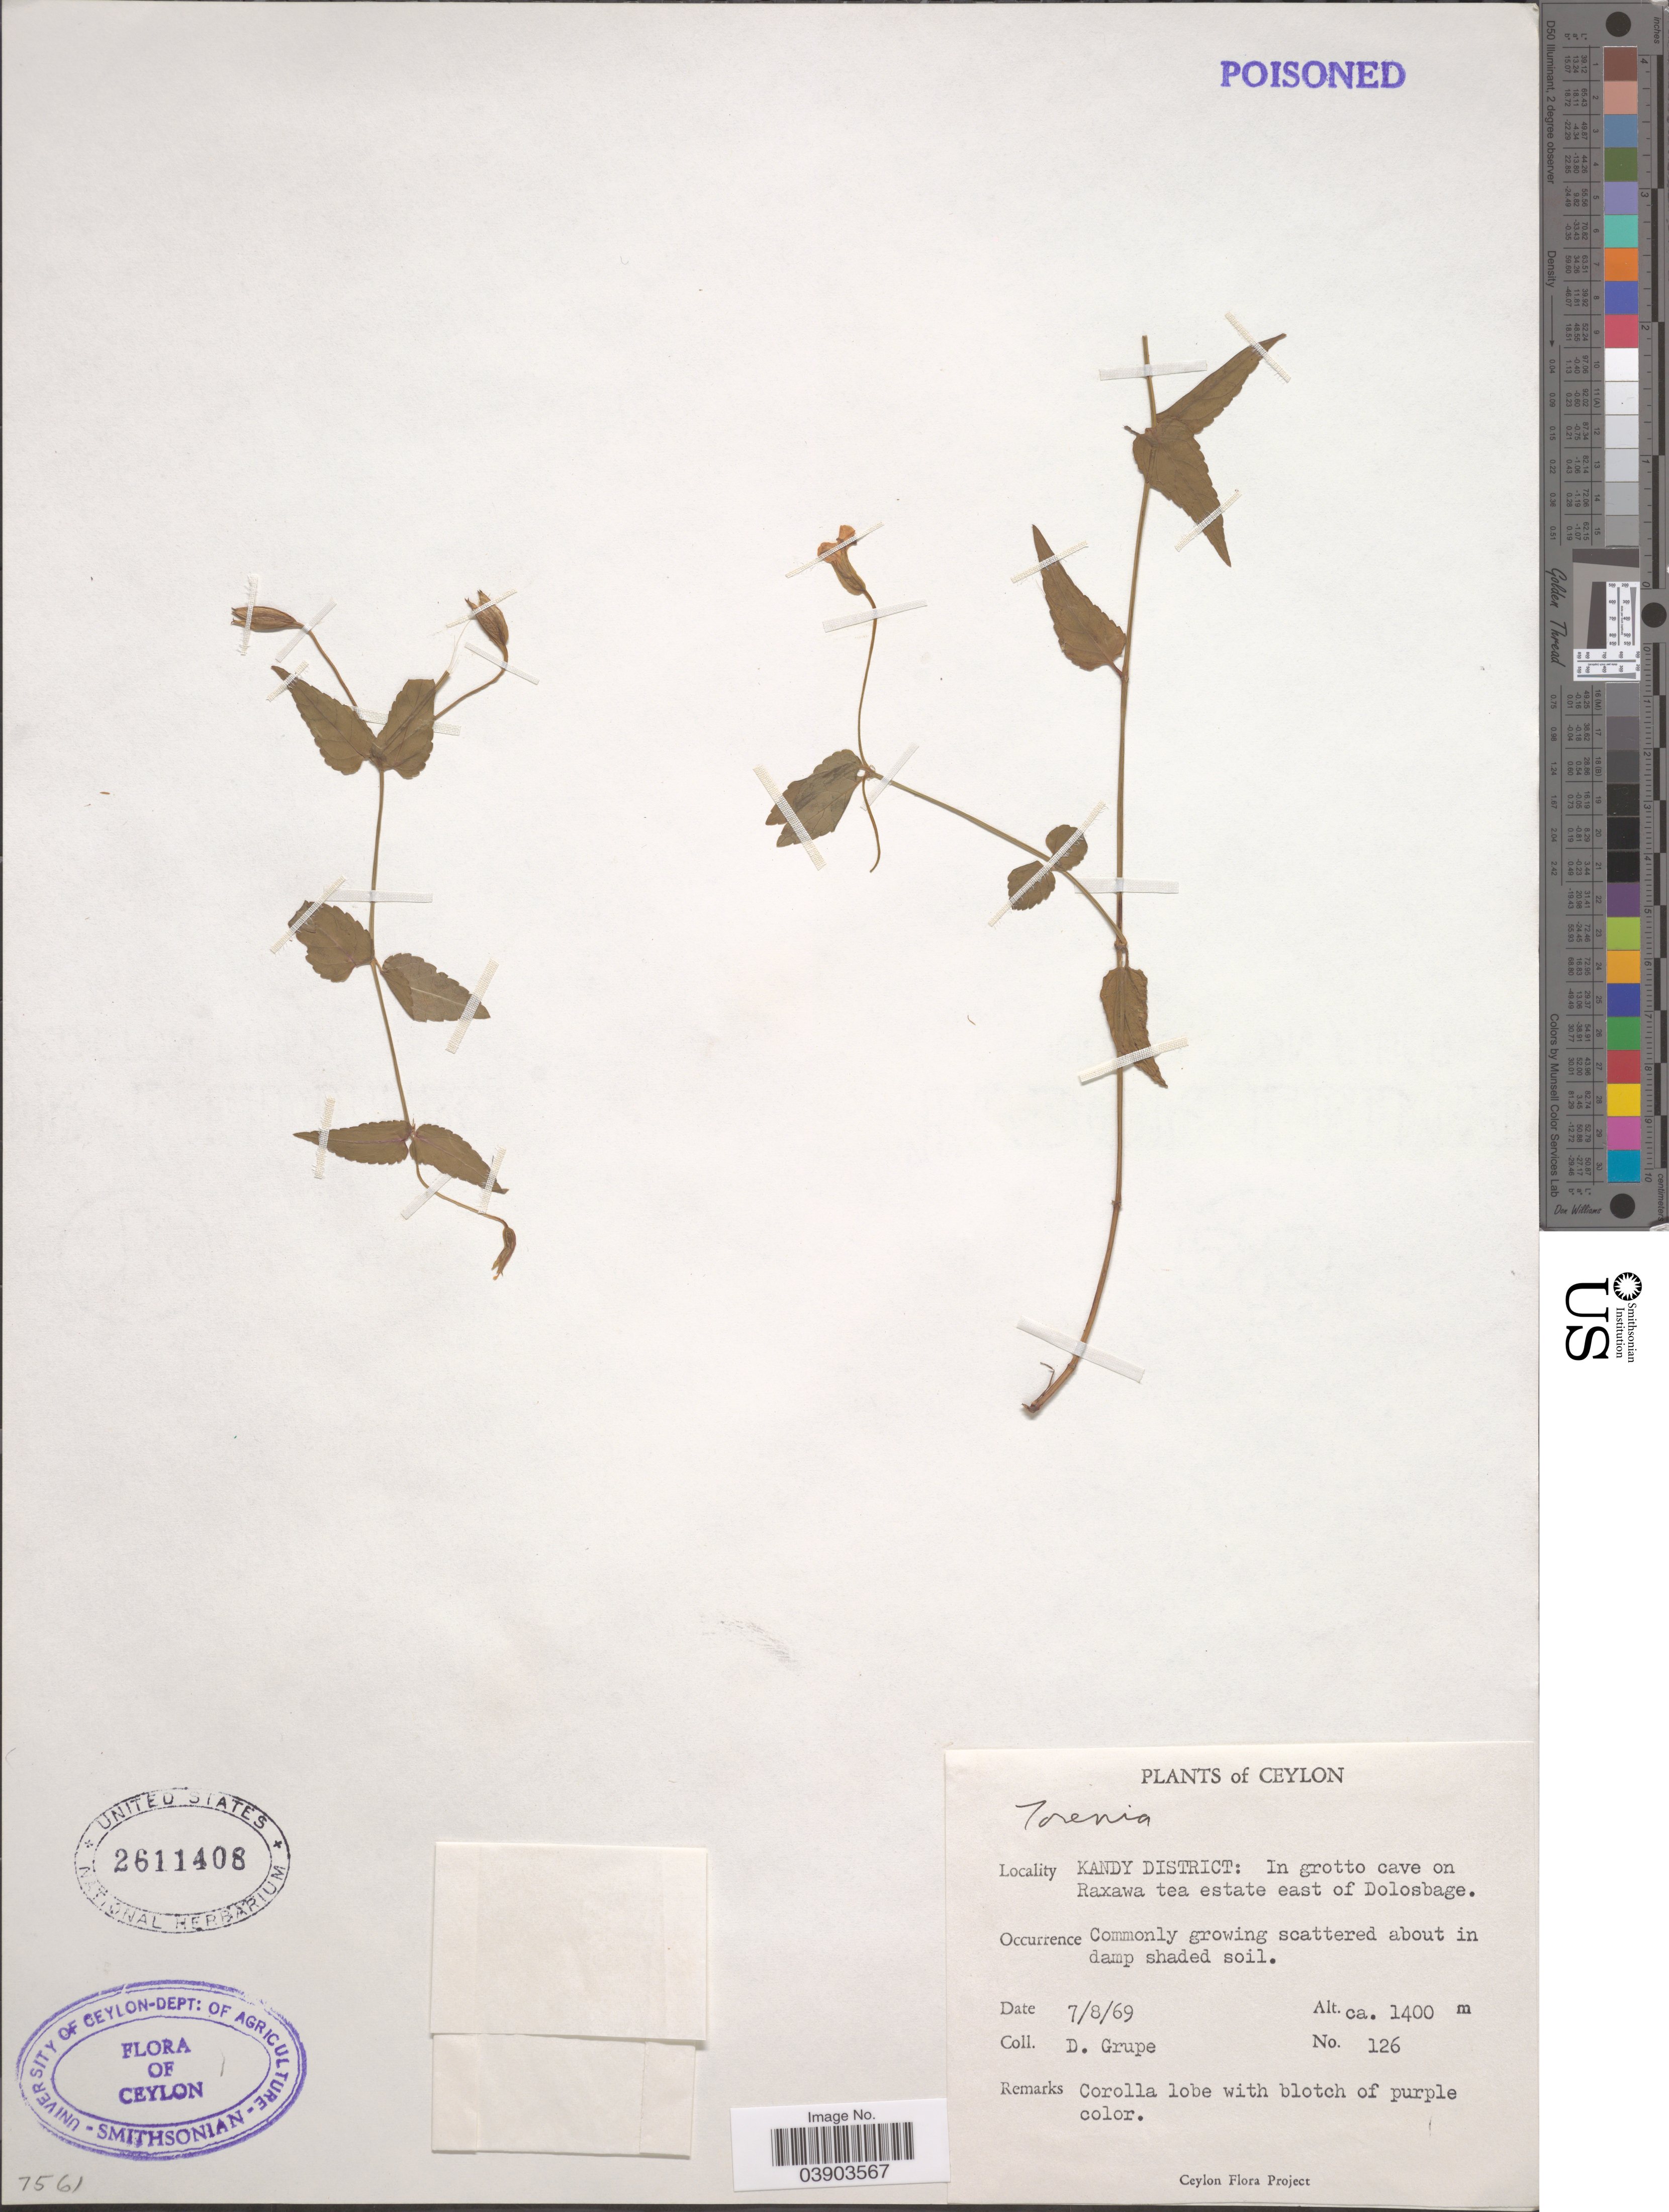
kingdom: Plantae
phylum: Tracheophyta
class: Magnoliopsida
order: Lamiales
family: Linderniaceae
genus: Torenia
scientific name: Torenia sp.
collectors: D. Grupe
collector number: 126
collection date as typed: Transcribed d/m/y: 7/8/69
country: Sri Lanka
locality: Ceylon. Kandy District: In grotto cave on Raxawa tea estate east of Dolosbage.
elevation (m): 1400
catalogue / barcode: US 2611408